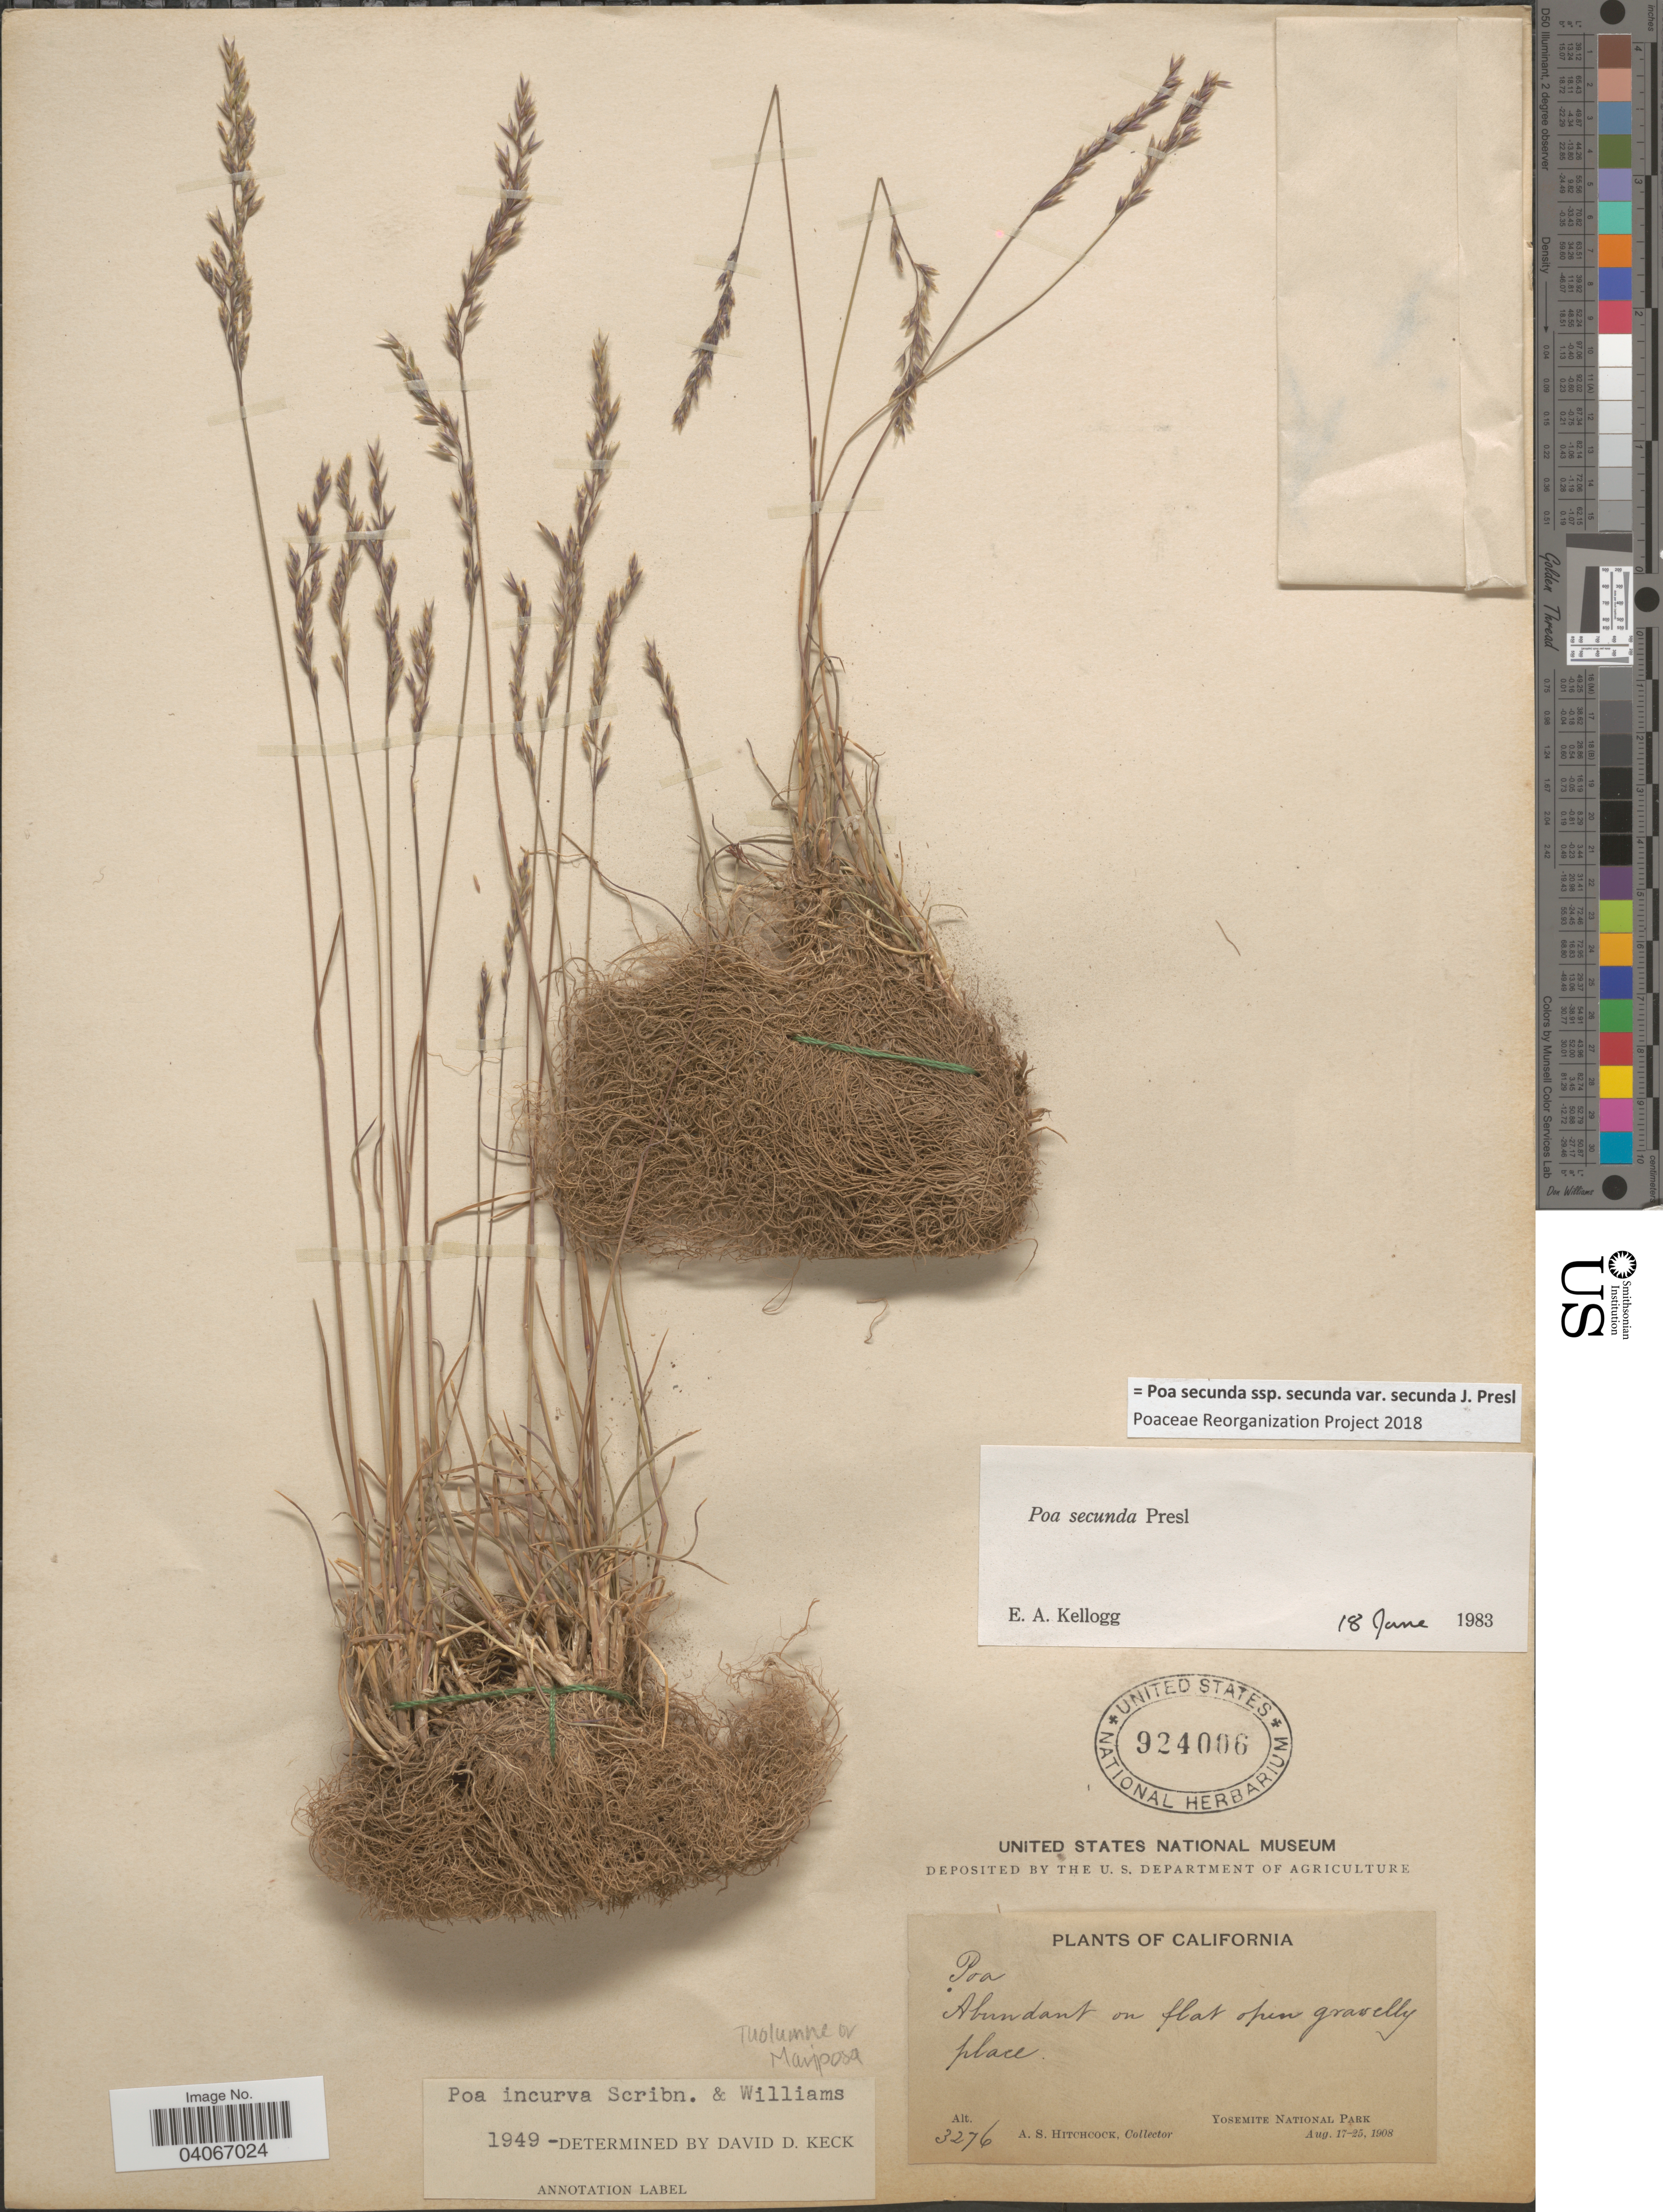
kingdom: Plantae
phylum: Tracheophyta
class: Liliopsida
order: Poales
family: Poaceae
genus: Poa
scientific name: Poa secunda subsp. secunda var. secunda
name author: J. Presl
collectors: A. S. Hitchcock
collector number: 3276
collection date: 1908-08-17/1908-08-25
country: United States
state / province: California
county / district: Mariposa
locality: Abundant on flat open gravelly place. Yosemite National Park.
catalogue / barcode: US 924006